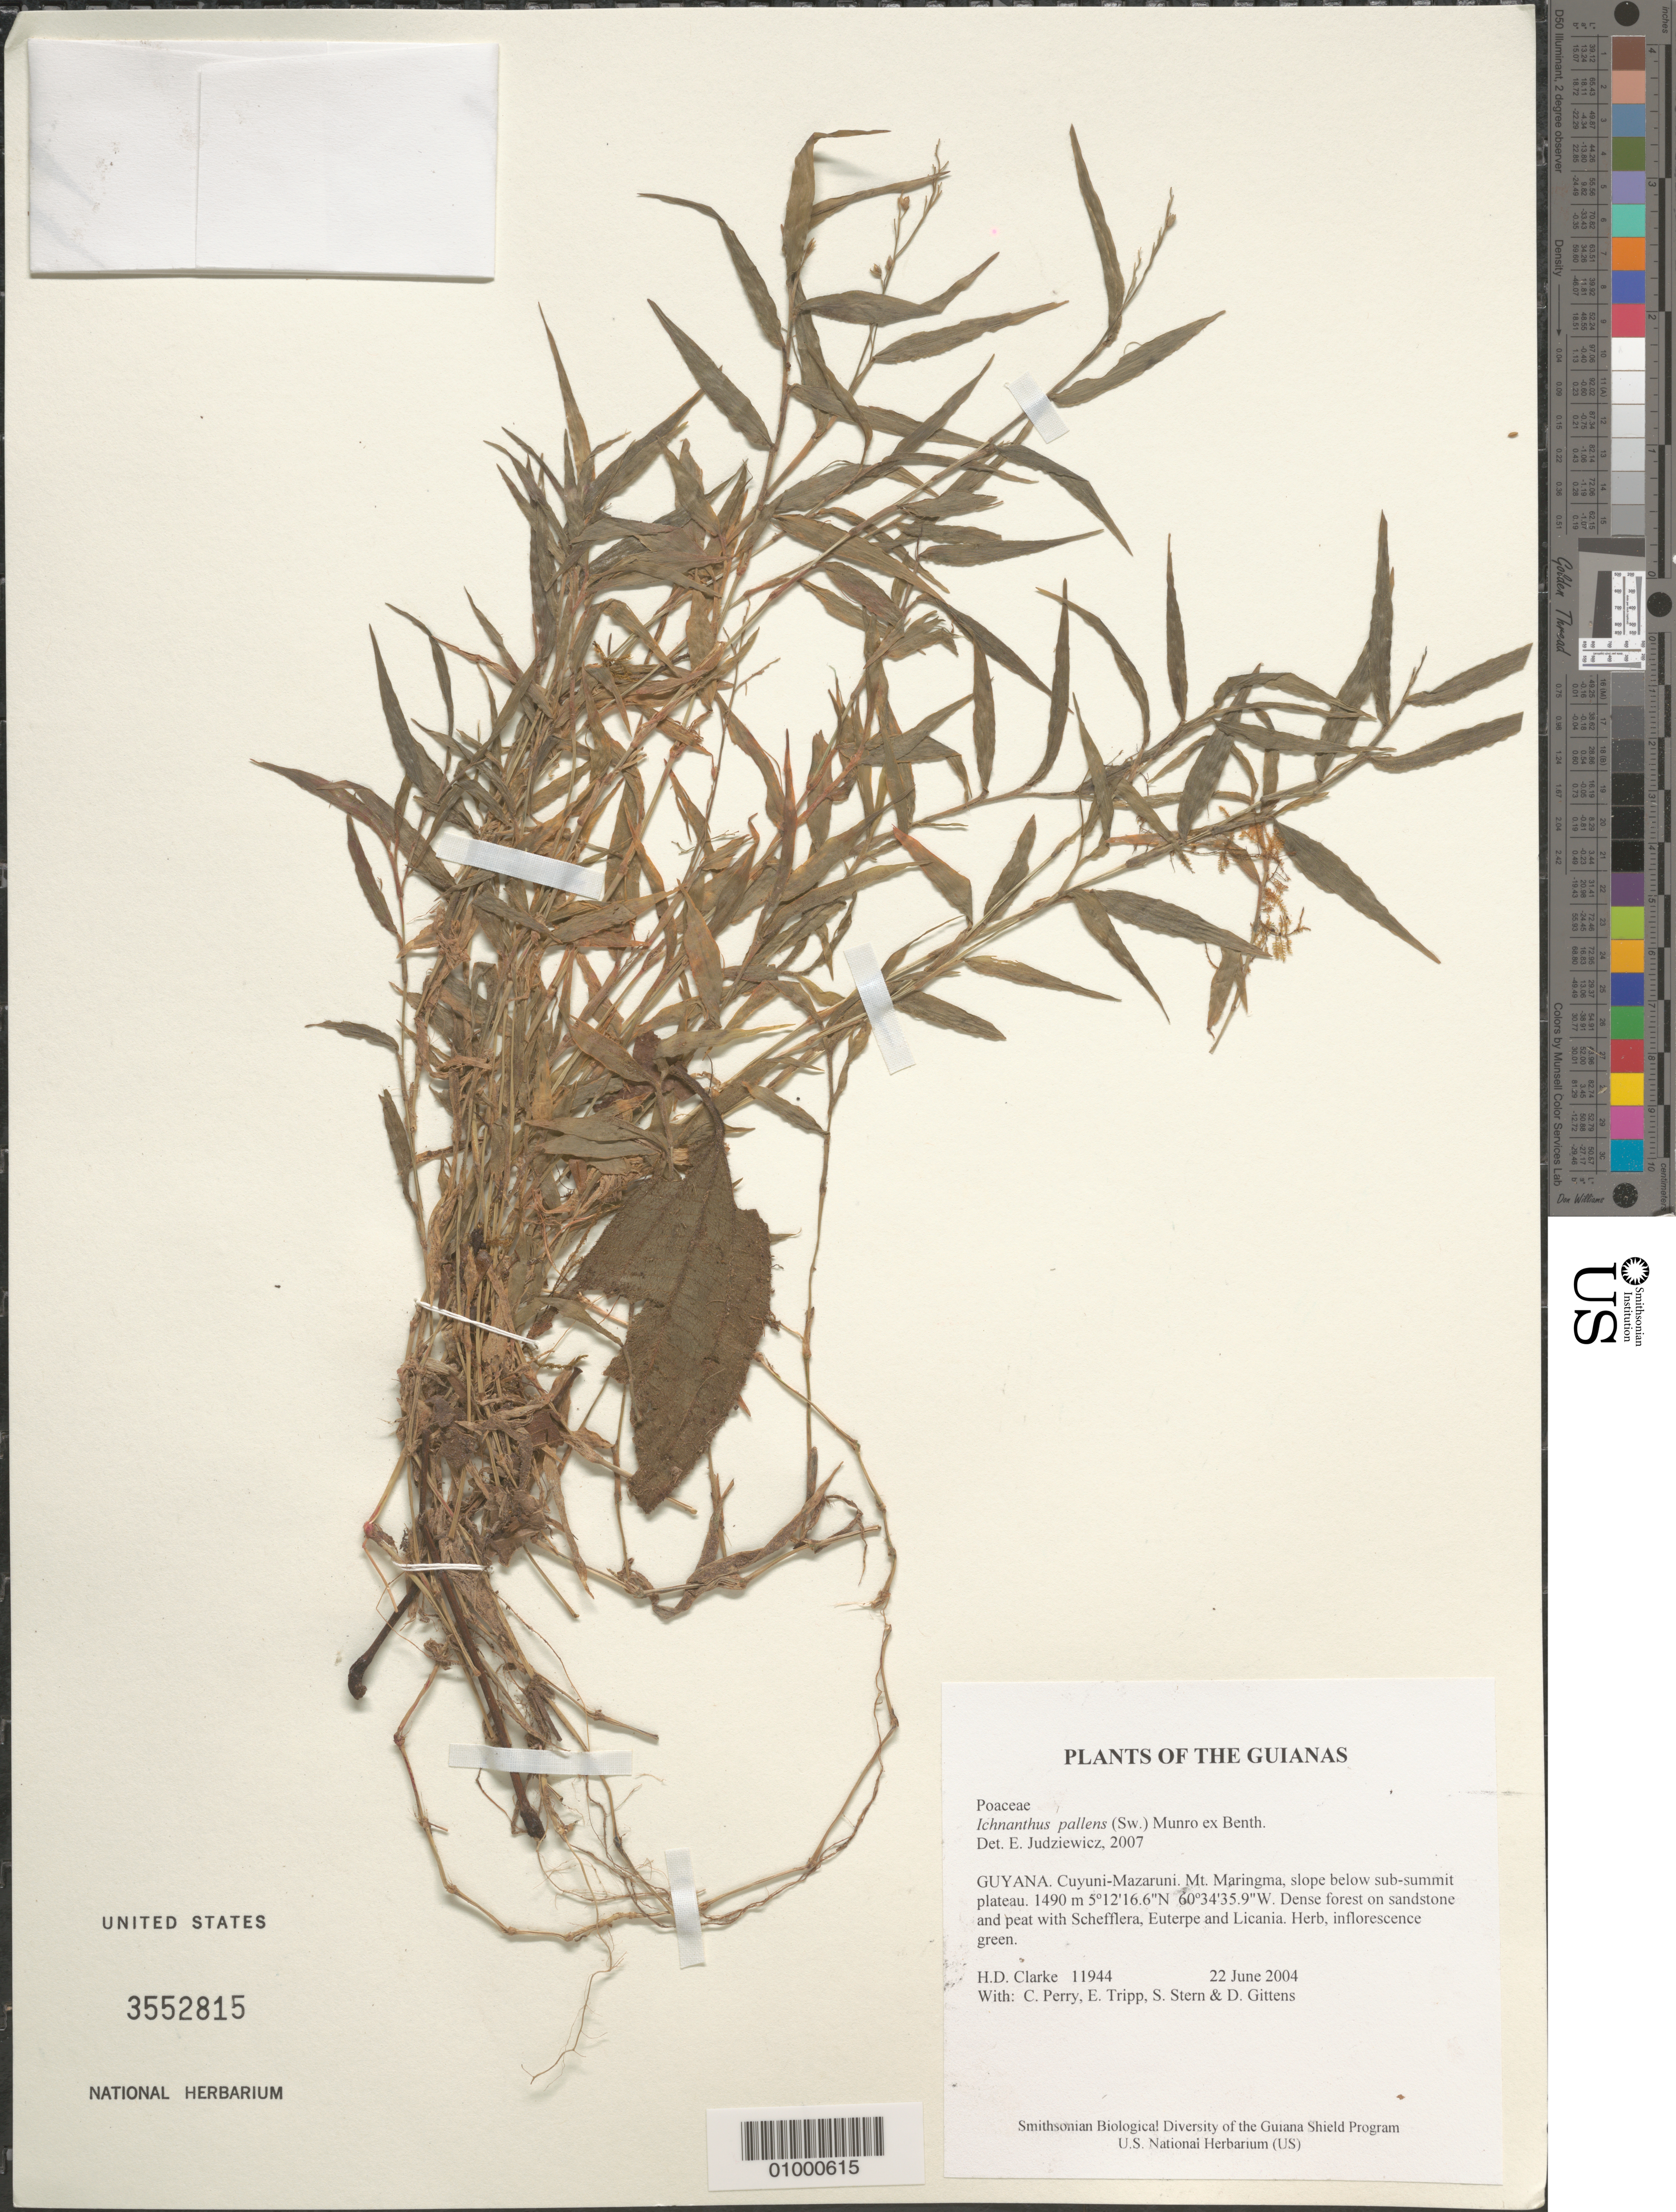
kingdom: Plantae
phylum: Tracheophyta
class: Liliopsida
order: Poales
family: Poaceae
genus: Ichnanthus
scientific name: Ichnanthus pallens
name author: (Sw.) Munro ex Benth.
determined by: Judziewicz, E. J.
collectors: H. D. Clarke, C. Perry, E. Tripp, S. R. Stern & D. Gittens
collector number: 11944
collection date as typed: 22 June 2004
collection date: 2004-06-22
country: Guyana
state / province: Cuyuni-Mazaruni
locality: Mt. Maringma, slope below sub-summit plateau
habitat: Dense forest on sandstone and peat with Schefflera, Euterpe and Licania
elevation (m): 1490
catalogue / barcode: US 3552815